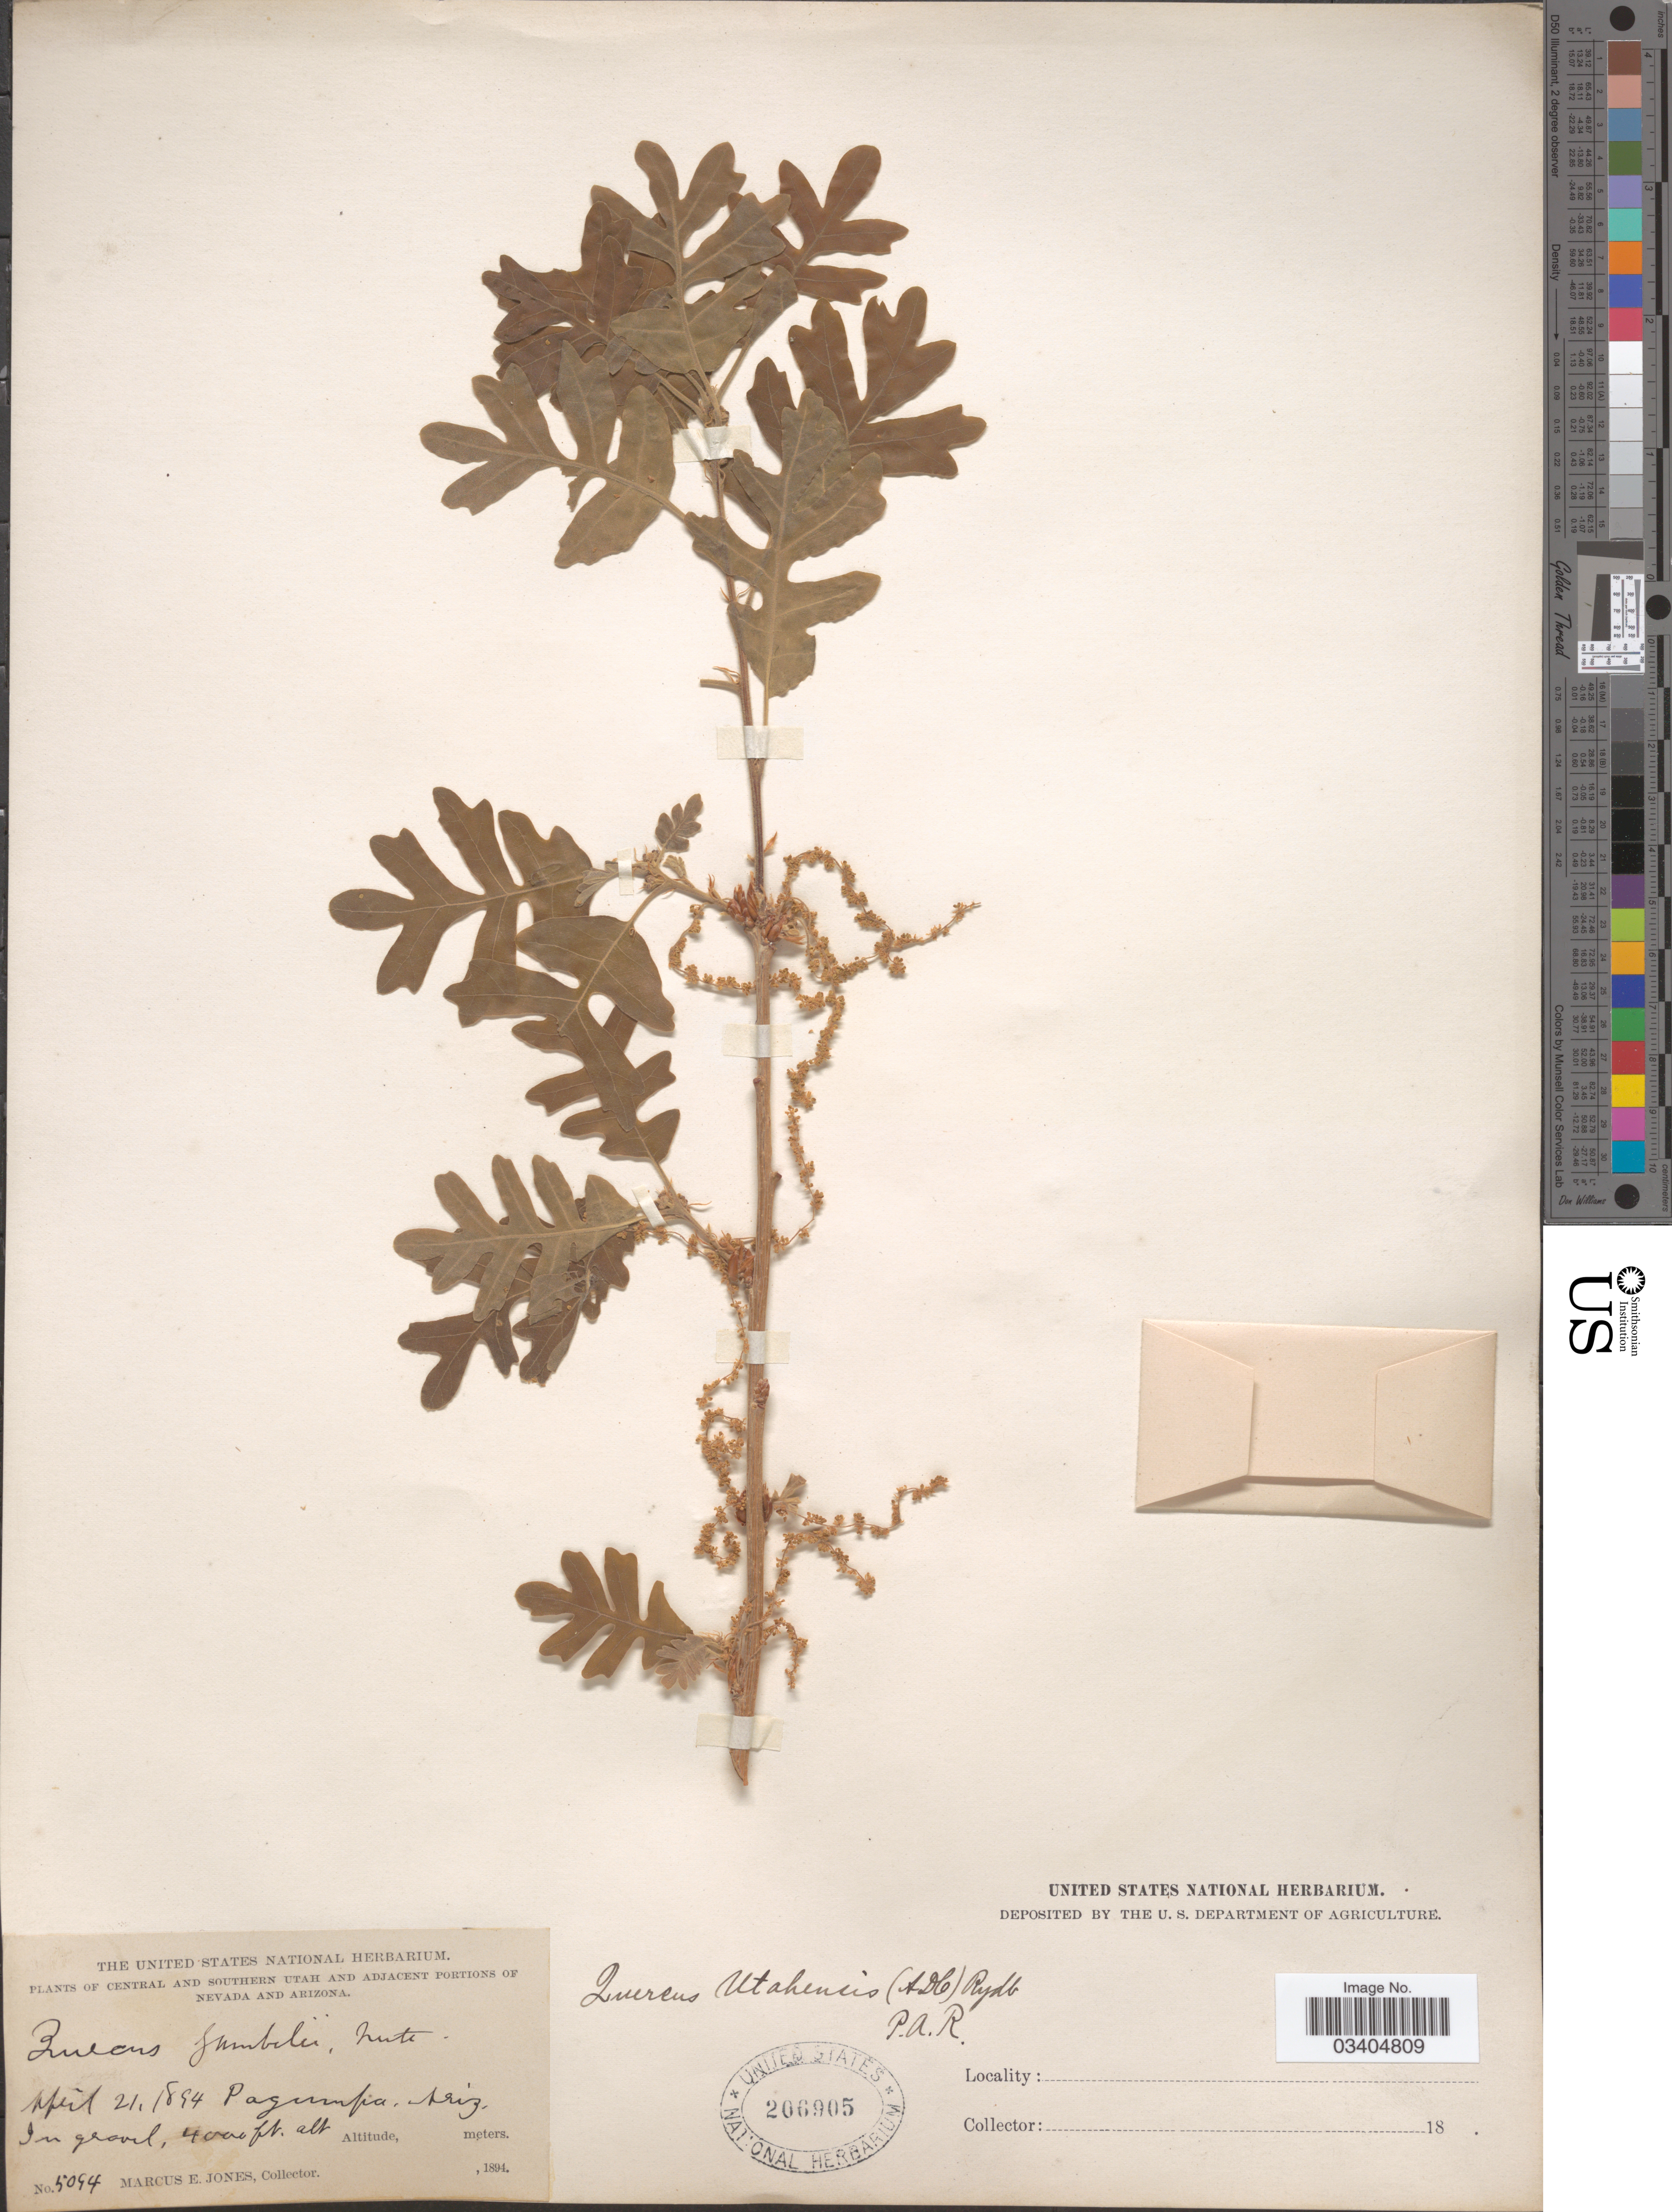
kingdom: Plantae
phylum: Tracheophyta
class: Magnoliopsida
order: Fagales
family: Fagaceae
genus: Quercus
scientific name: Quercus gambelii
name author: Nutt.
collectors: M. E. Jones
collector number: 5094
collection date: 1894-04-21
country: United States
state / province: Arizona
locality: Adjacent portions of Arizona. Pagumpa.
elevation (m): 1219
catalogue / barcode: US 206905